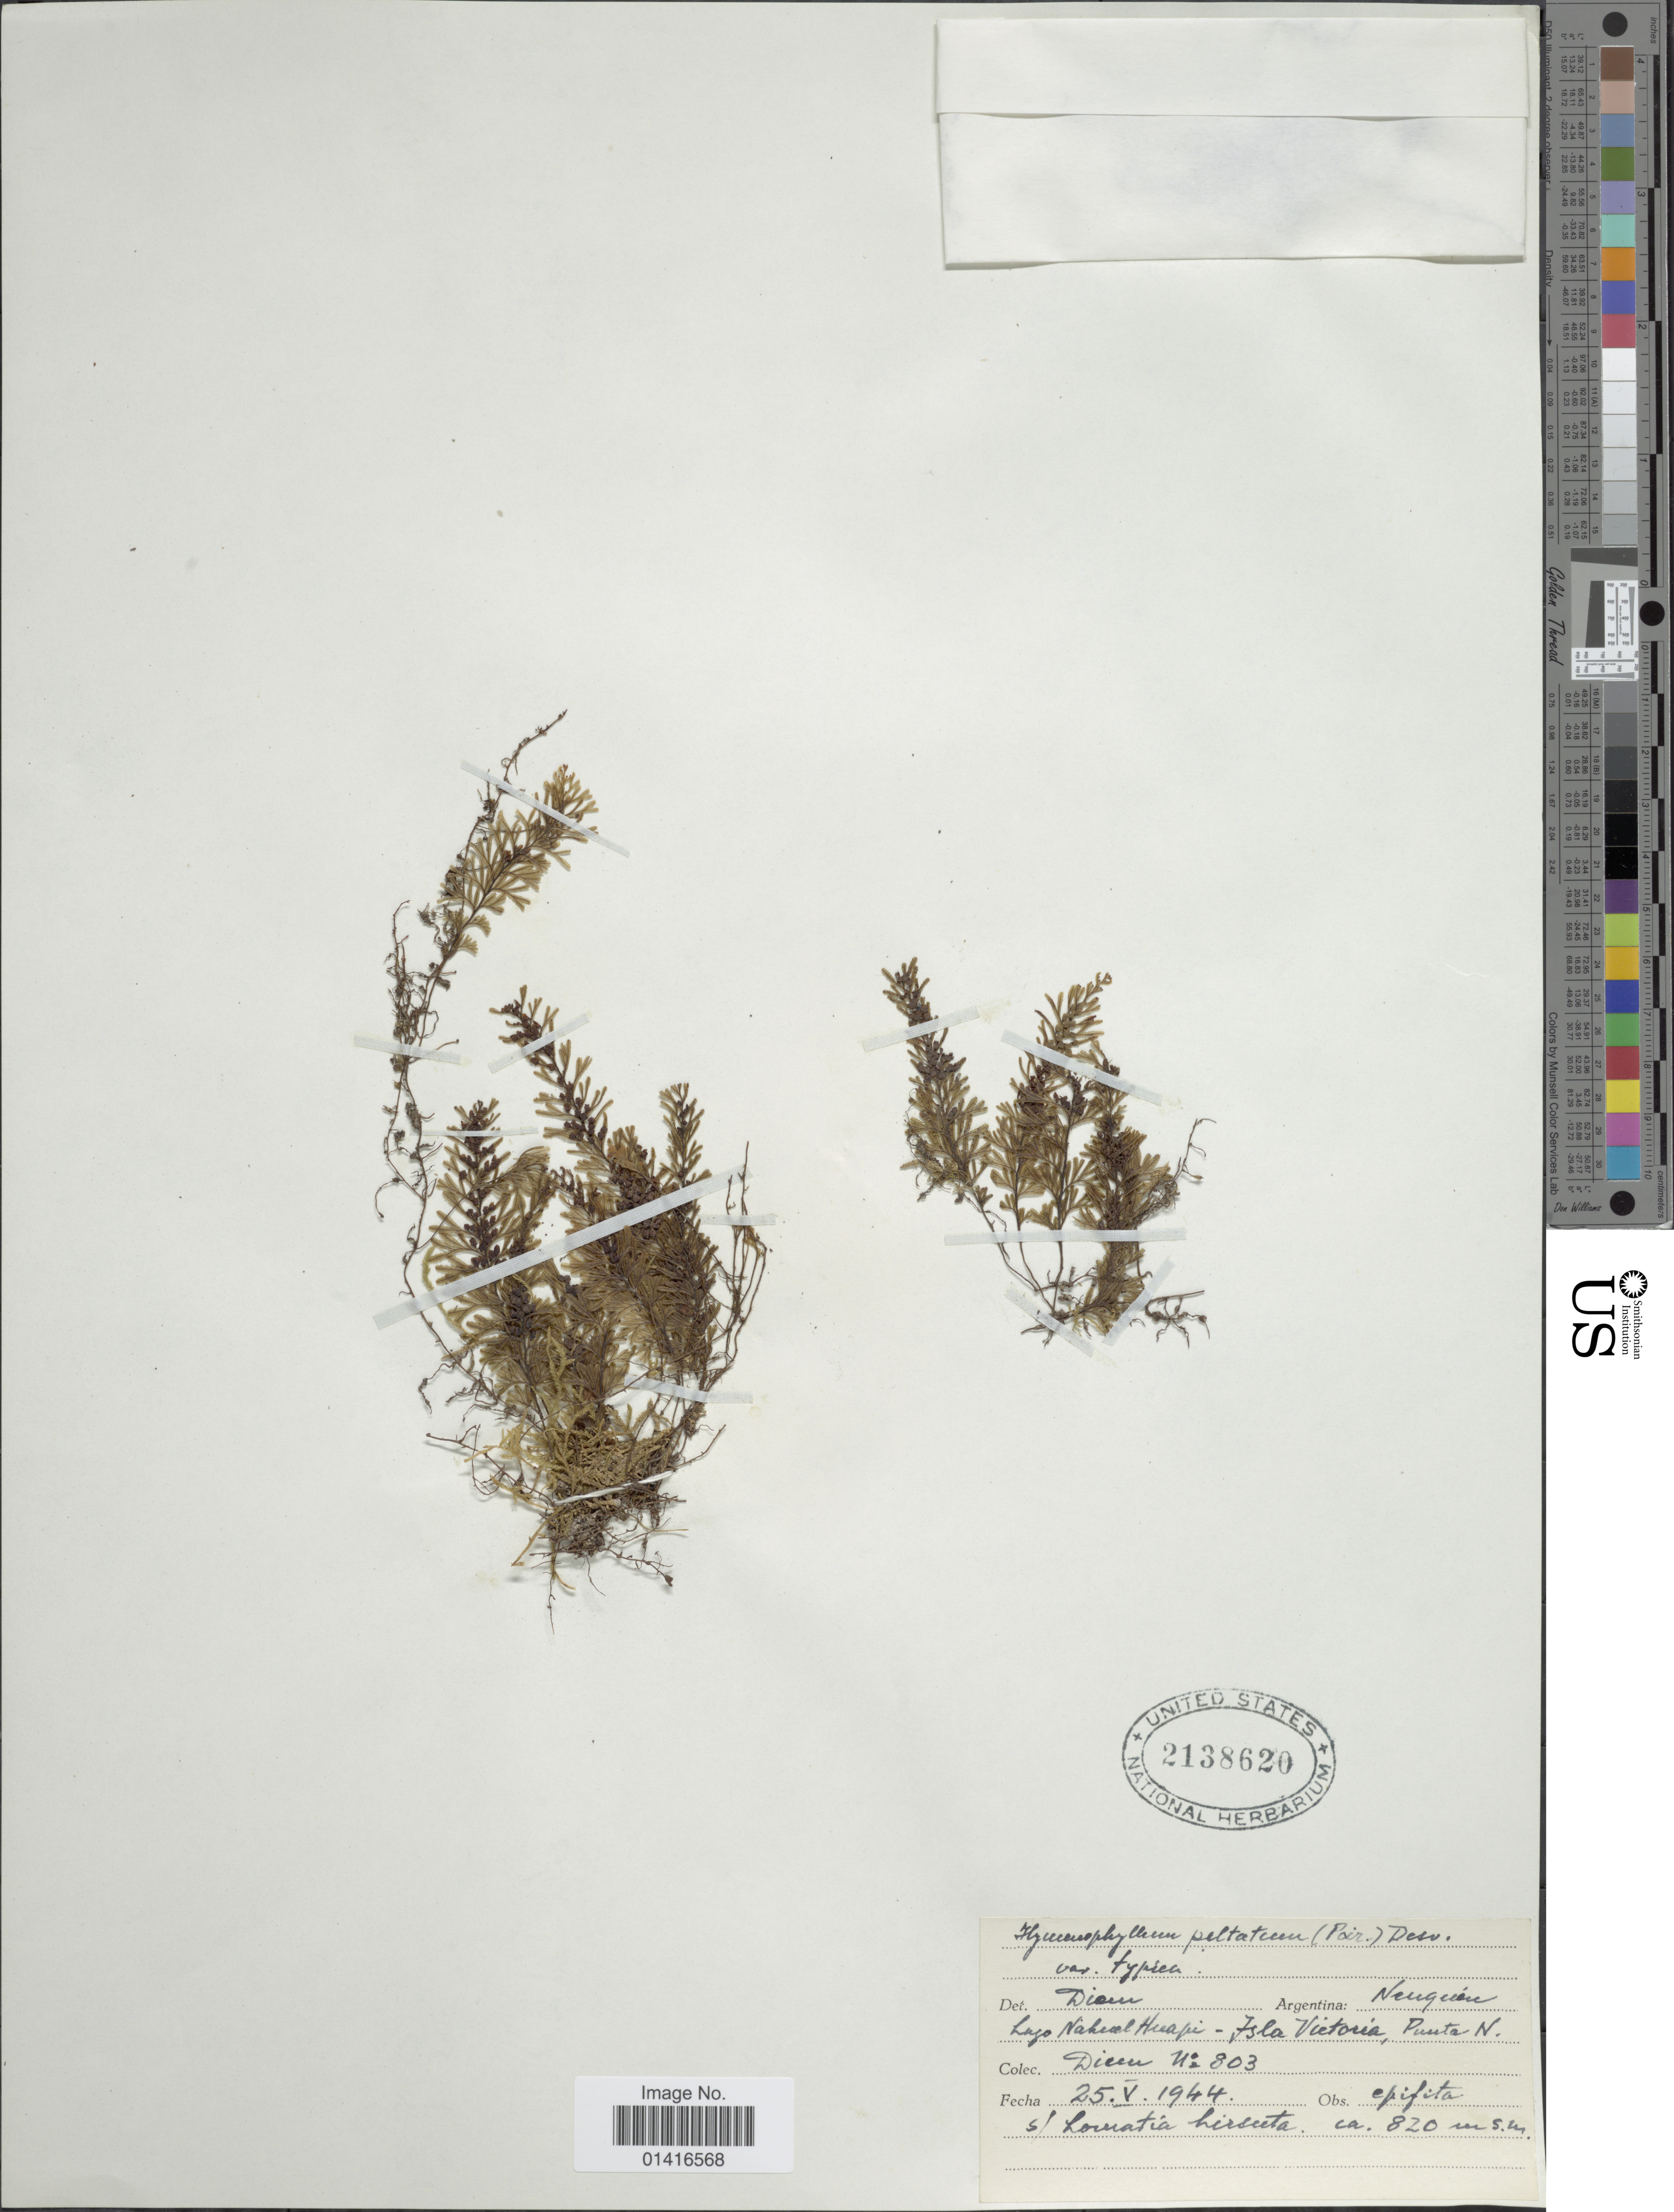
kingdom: Plantae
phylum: Tracheophyta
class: Polypodiopsida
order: Hymenophyllales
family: Hymenophyllaceae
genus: Hymenophyllum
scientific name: Hymenophyllum peltatum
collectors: T. Pederson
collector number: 803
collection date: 1944-05-25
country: Argentina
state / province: Neuquen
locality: Lago Nahuel Huapi - Isla Victoria, Punta N.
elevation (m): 820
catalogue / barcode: US 2138620